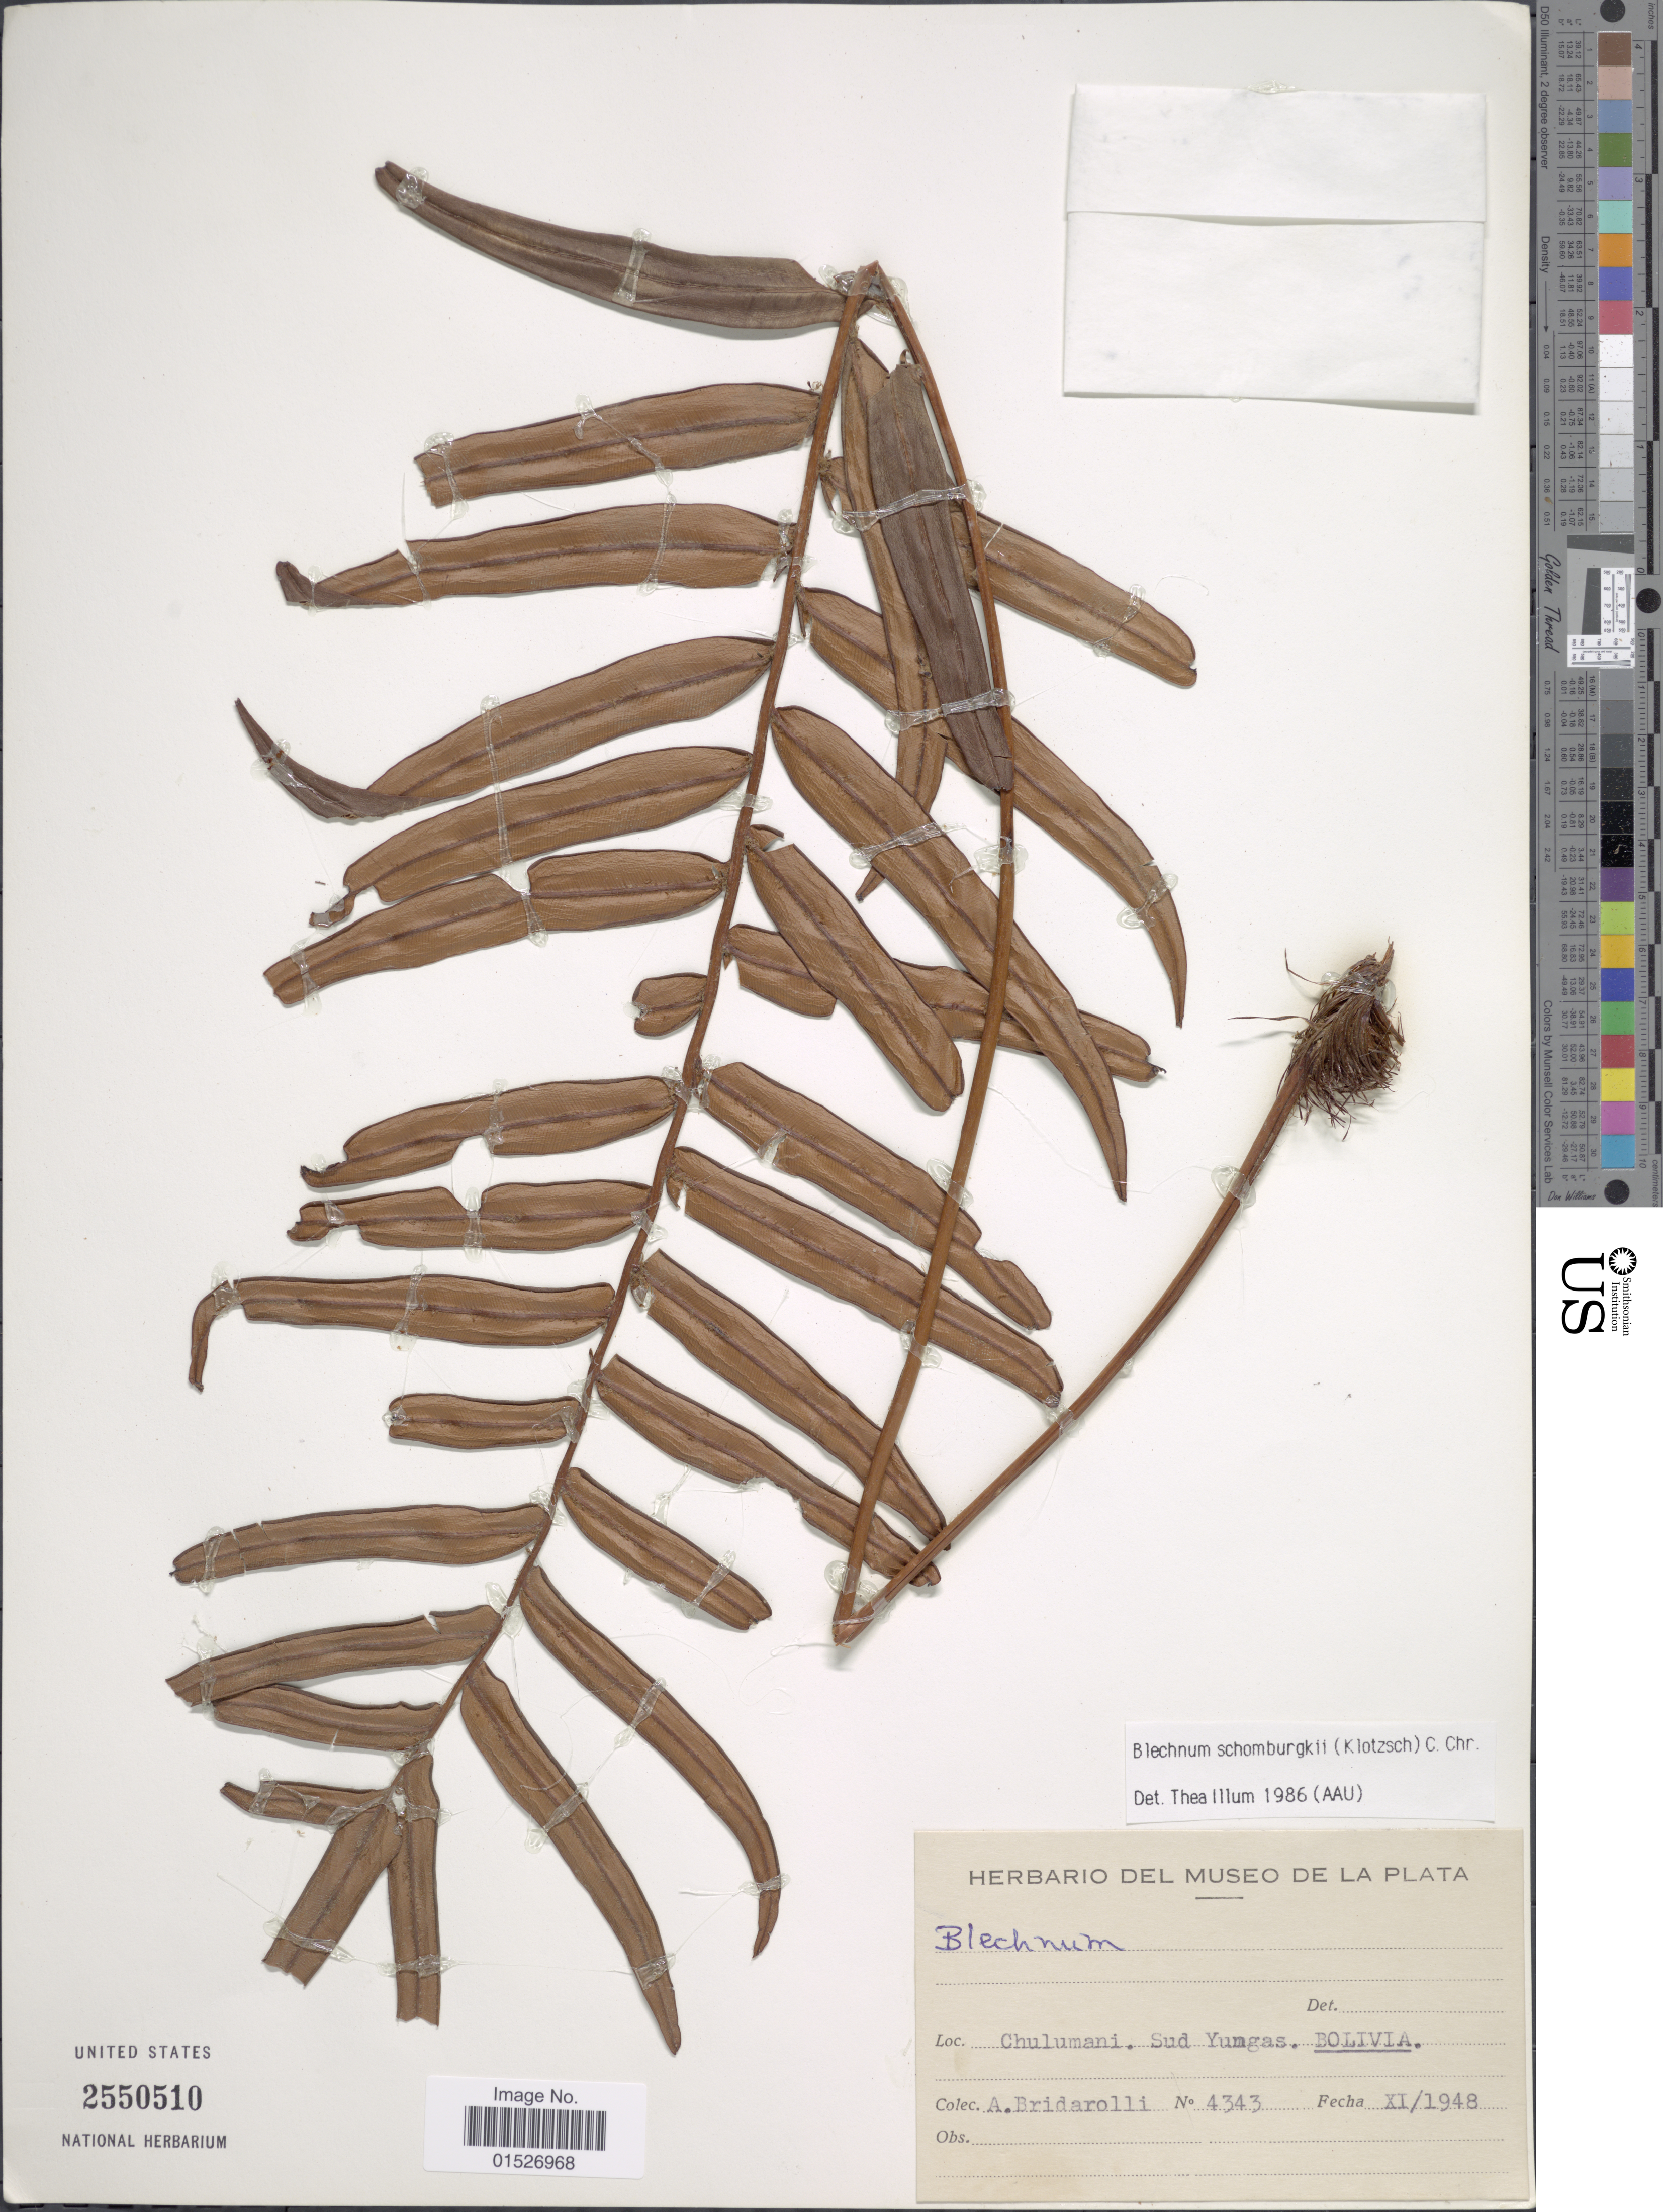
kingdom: Plantae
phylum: Tracheophyta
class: Polypodiopsida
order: Polypodiales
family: Blechnaceae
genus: Blechnum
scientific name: Blechnum schomburgkii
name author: (Klotzsch) C. Chr.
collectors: A. Bridarolli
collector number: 4343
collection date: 1948-11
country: Bolivia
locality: Chulumani. Sud Yungas. Bolivia.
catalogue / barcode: US 2550510